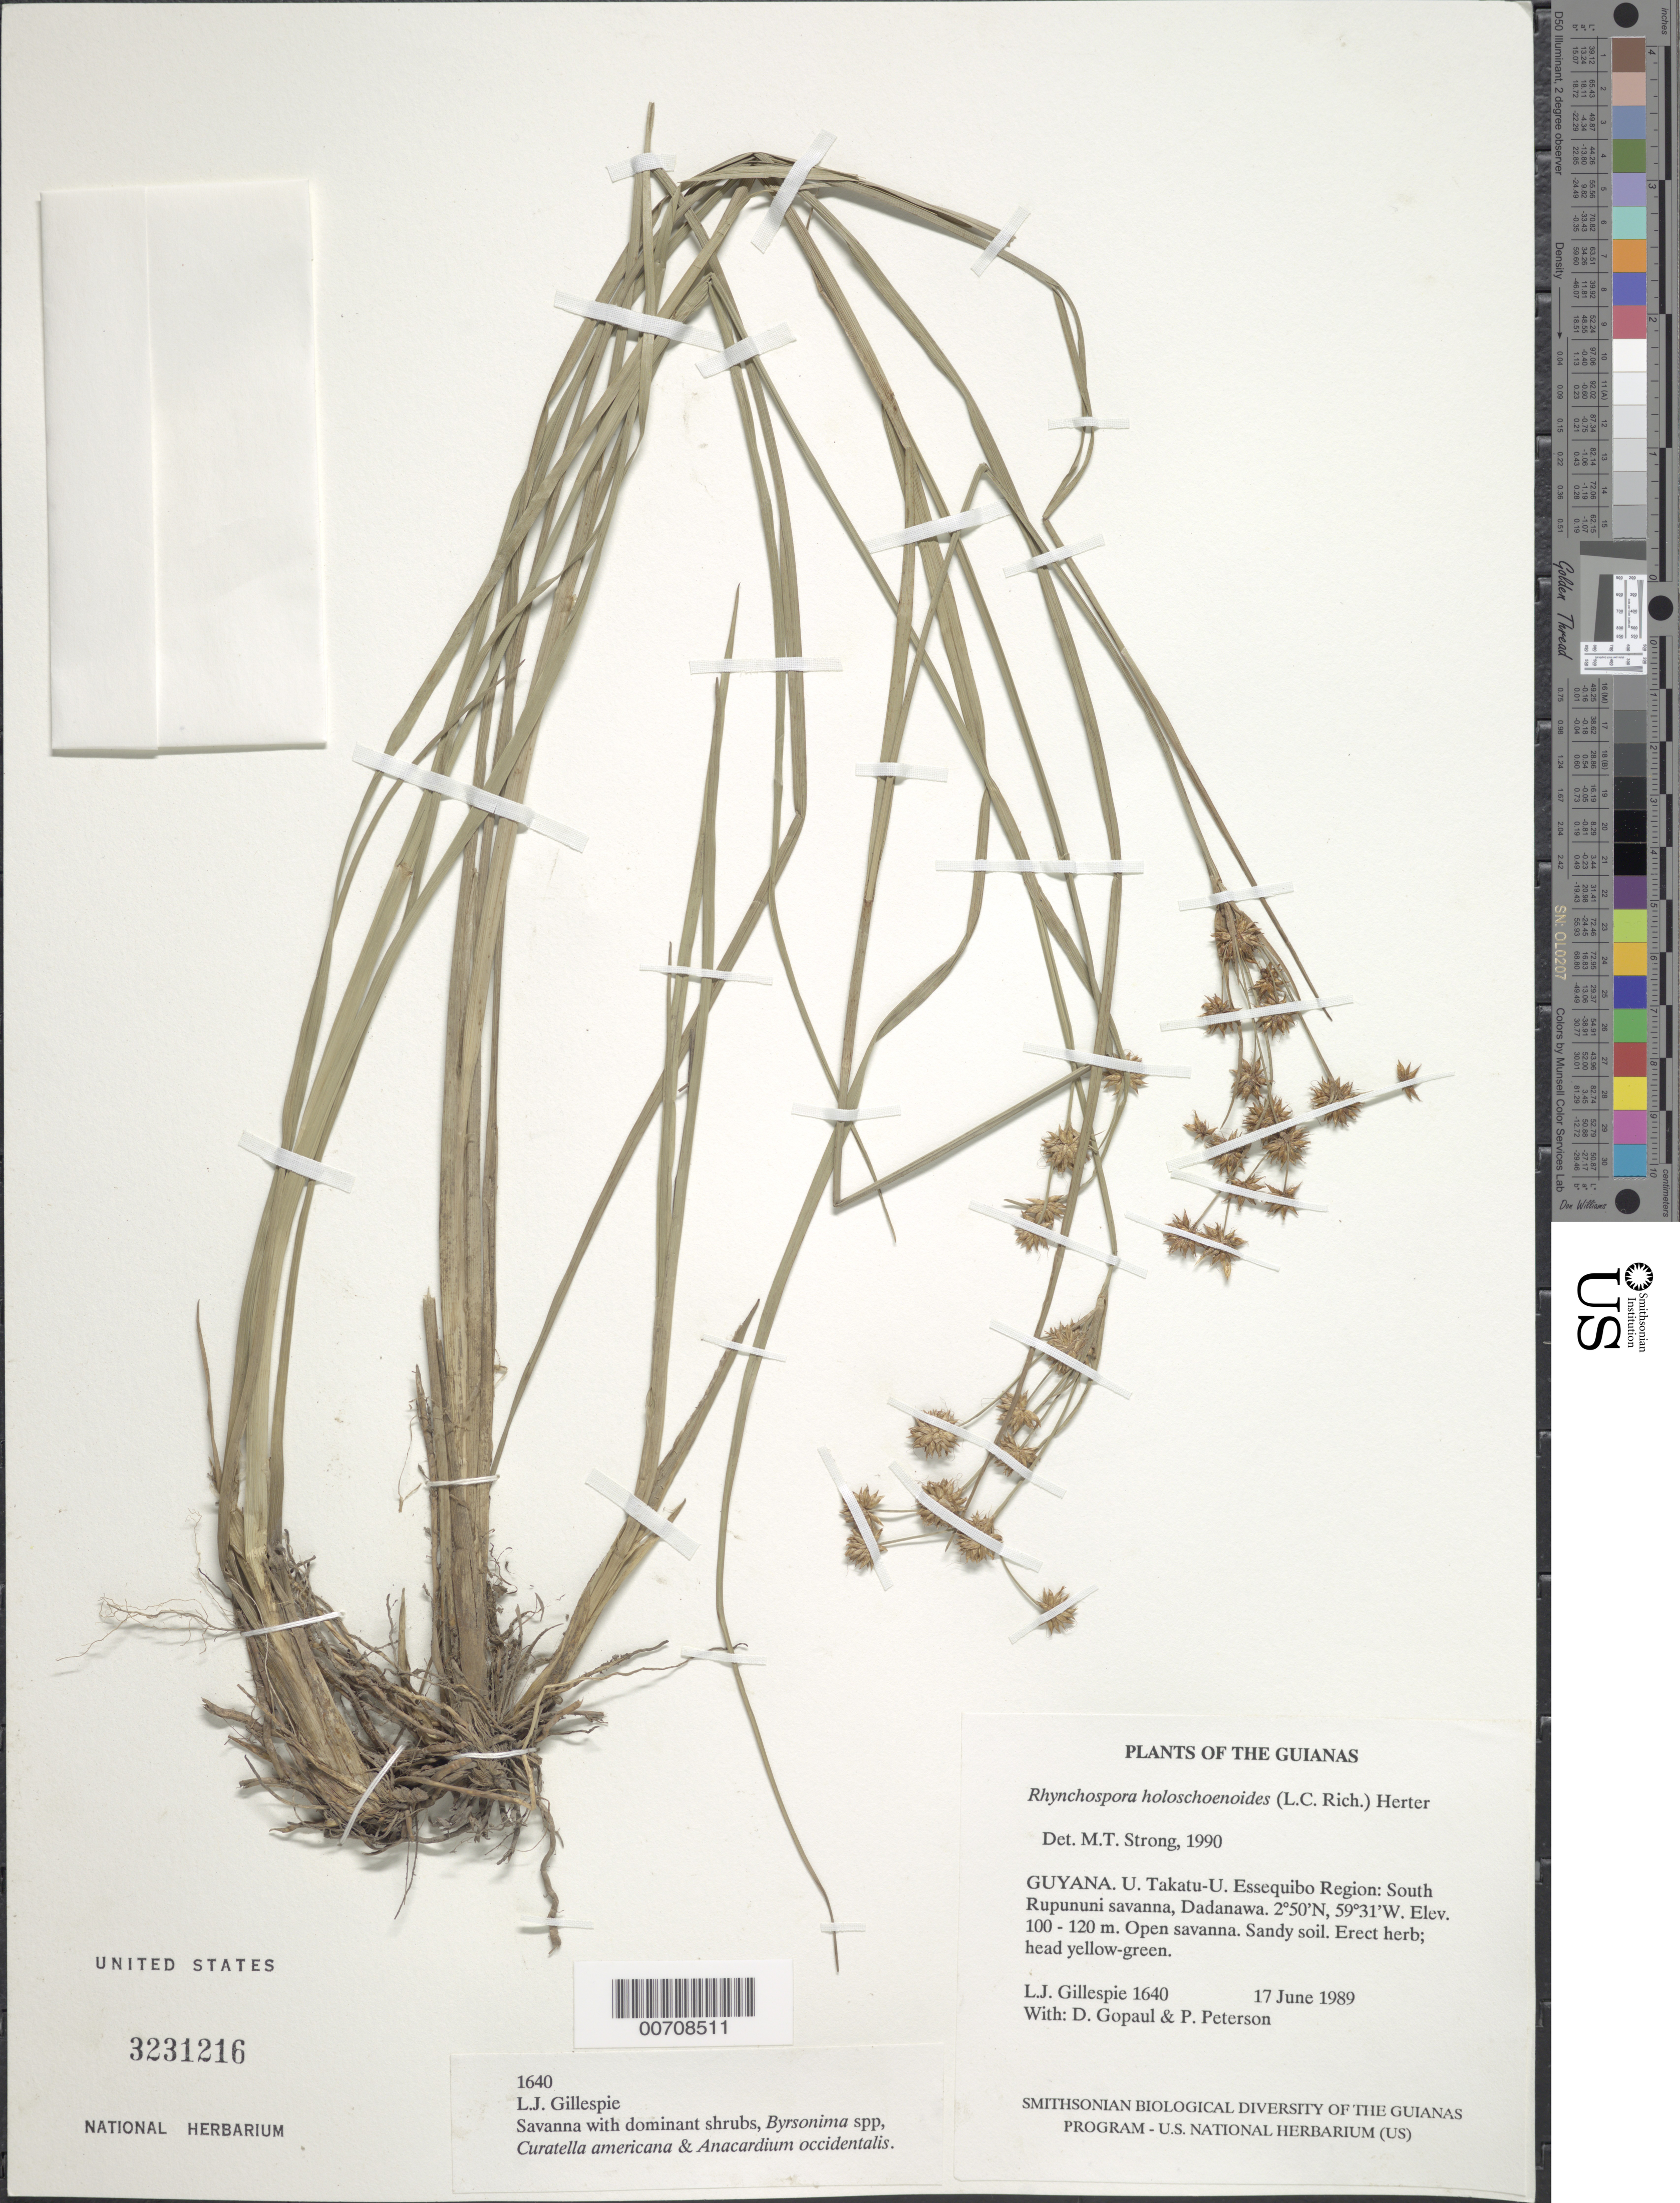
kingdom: Plantae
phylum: Tracheophyta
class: Liliopsida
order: Poales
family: Cyperaceae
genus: Rhynchospora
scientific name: Rhynchospora holoschoenoides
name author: (Rich.) Herter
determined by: Strong, M. T., (US), Smithsonian Institution - National Museum of Natural History (UNITED STATES)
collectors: L. J. Gillespie, D. Gopaul & P. M. Peterson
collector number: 1640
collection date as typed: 17 June 1989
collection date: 1989-06-17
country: Guyana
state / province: U. Takutu-U. Essequibo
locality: South Rupununi savanna, Dadanawa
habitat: Open savanna. Sandy soil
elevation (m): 100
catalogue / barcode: US 3231216